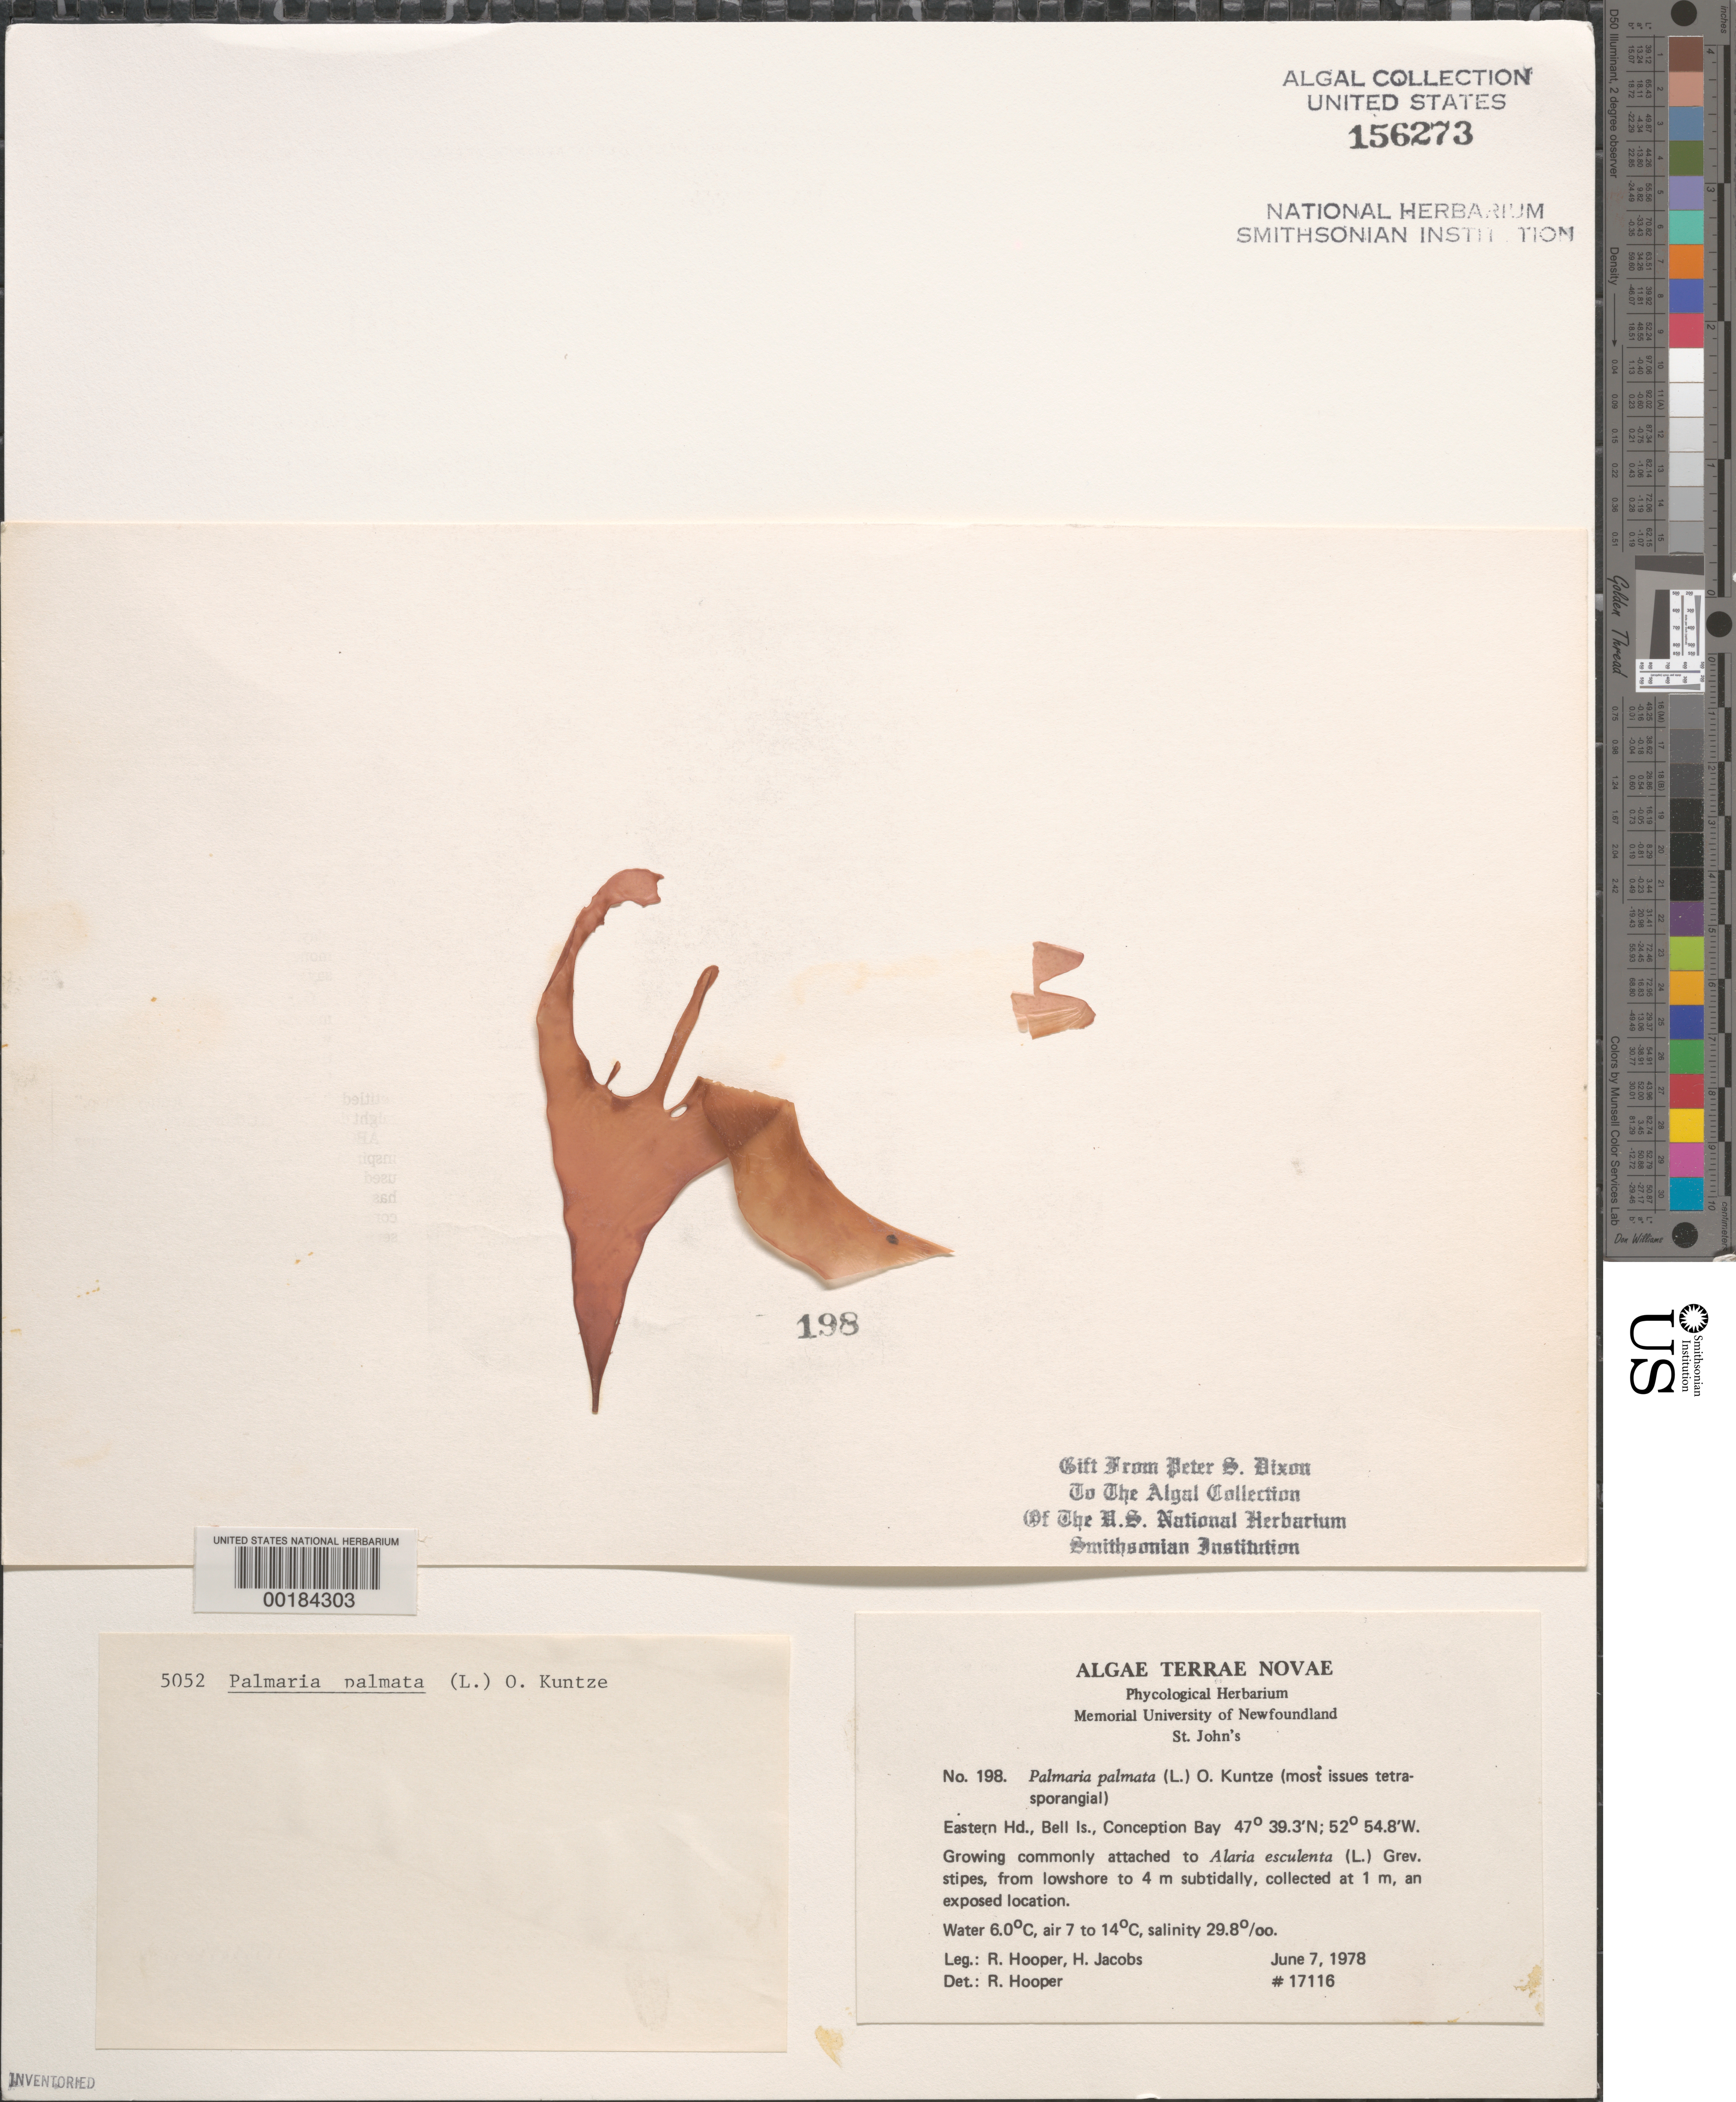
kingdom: Plantae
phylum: Rhodophyta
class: Florideophyceae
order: Palmariales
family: Palmariaceae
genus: Palmaria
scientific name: Palmaria palmata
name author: (L.) F. Weber & D. Mohr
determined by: Hooper, R. G.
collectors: R. G. Hooper & H. Jacobs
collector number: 17116 & PSD 5052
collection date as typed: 07 Jun 1978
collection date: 1978-06-07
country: Canada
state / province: Newfoundland and Labrador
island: Bell Island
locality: Eastern Head, Conception Bay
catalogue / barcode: US 156273